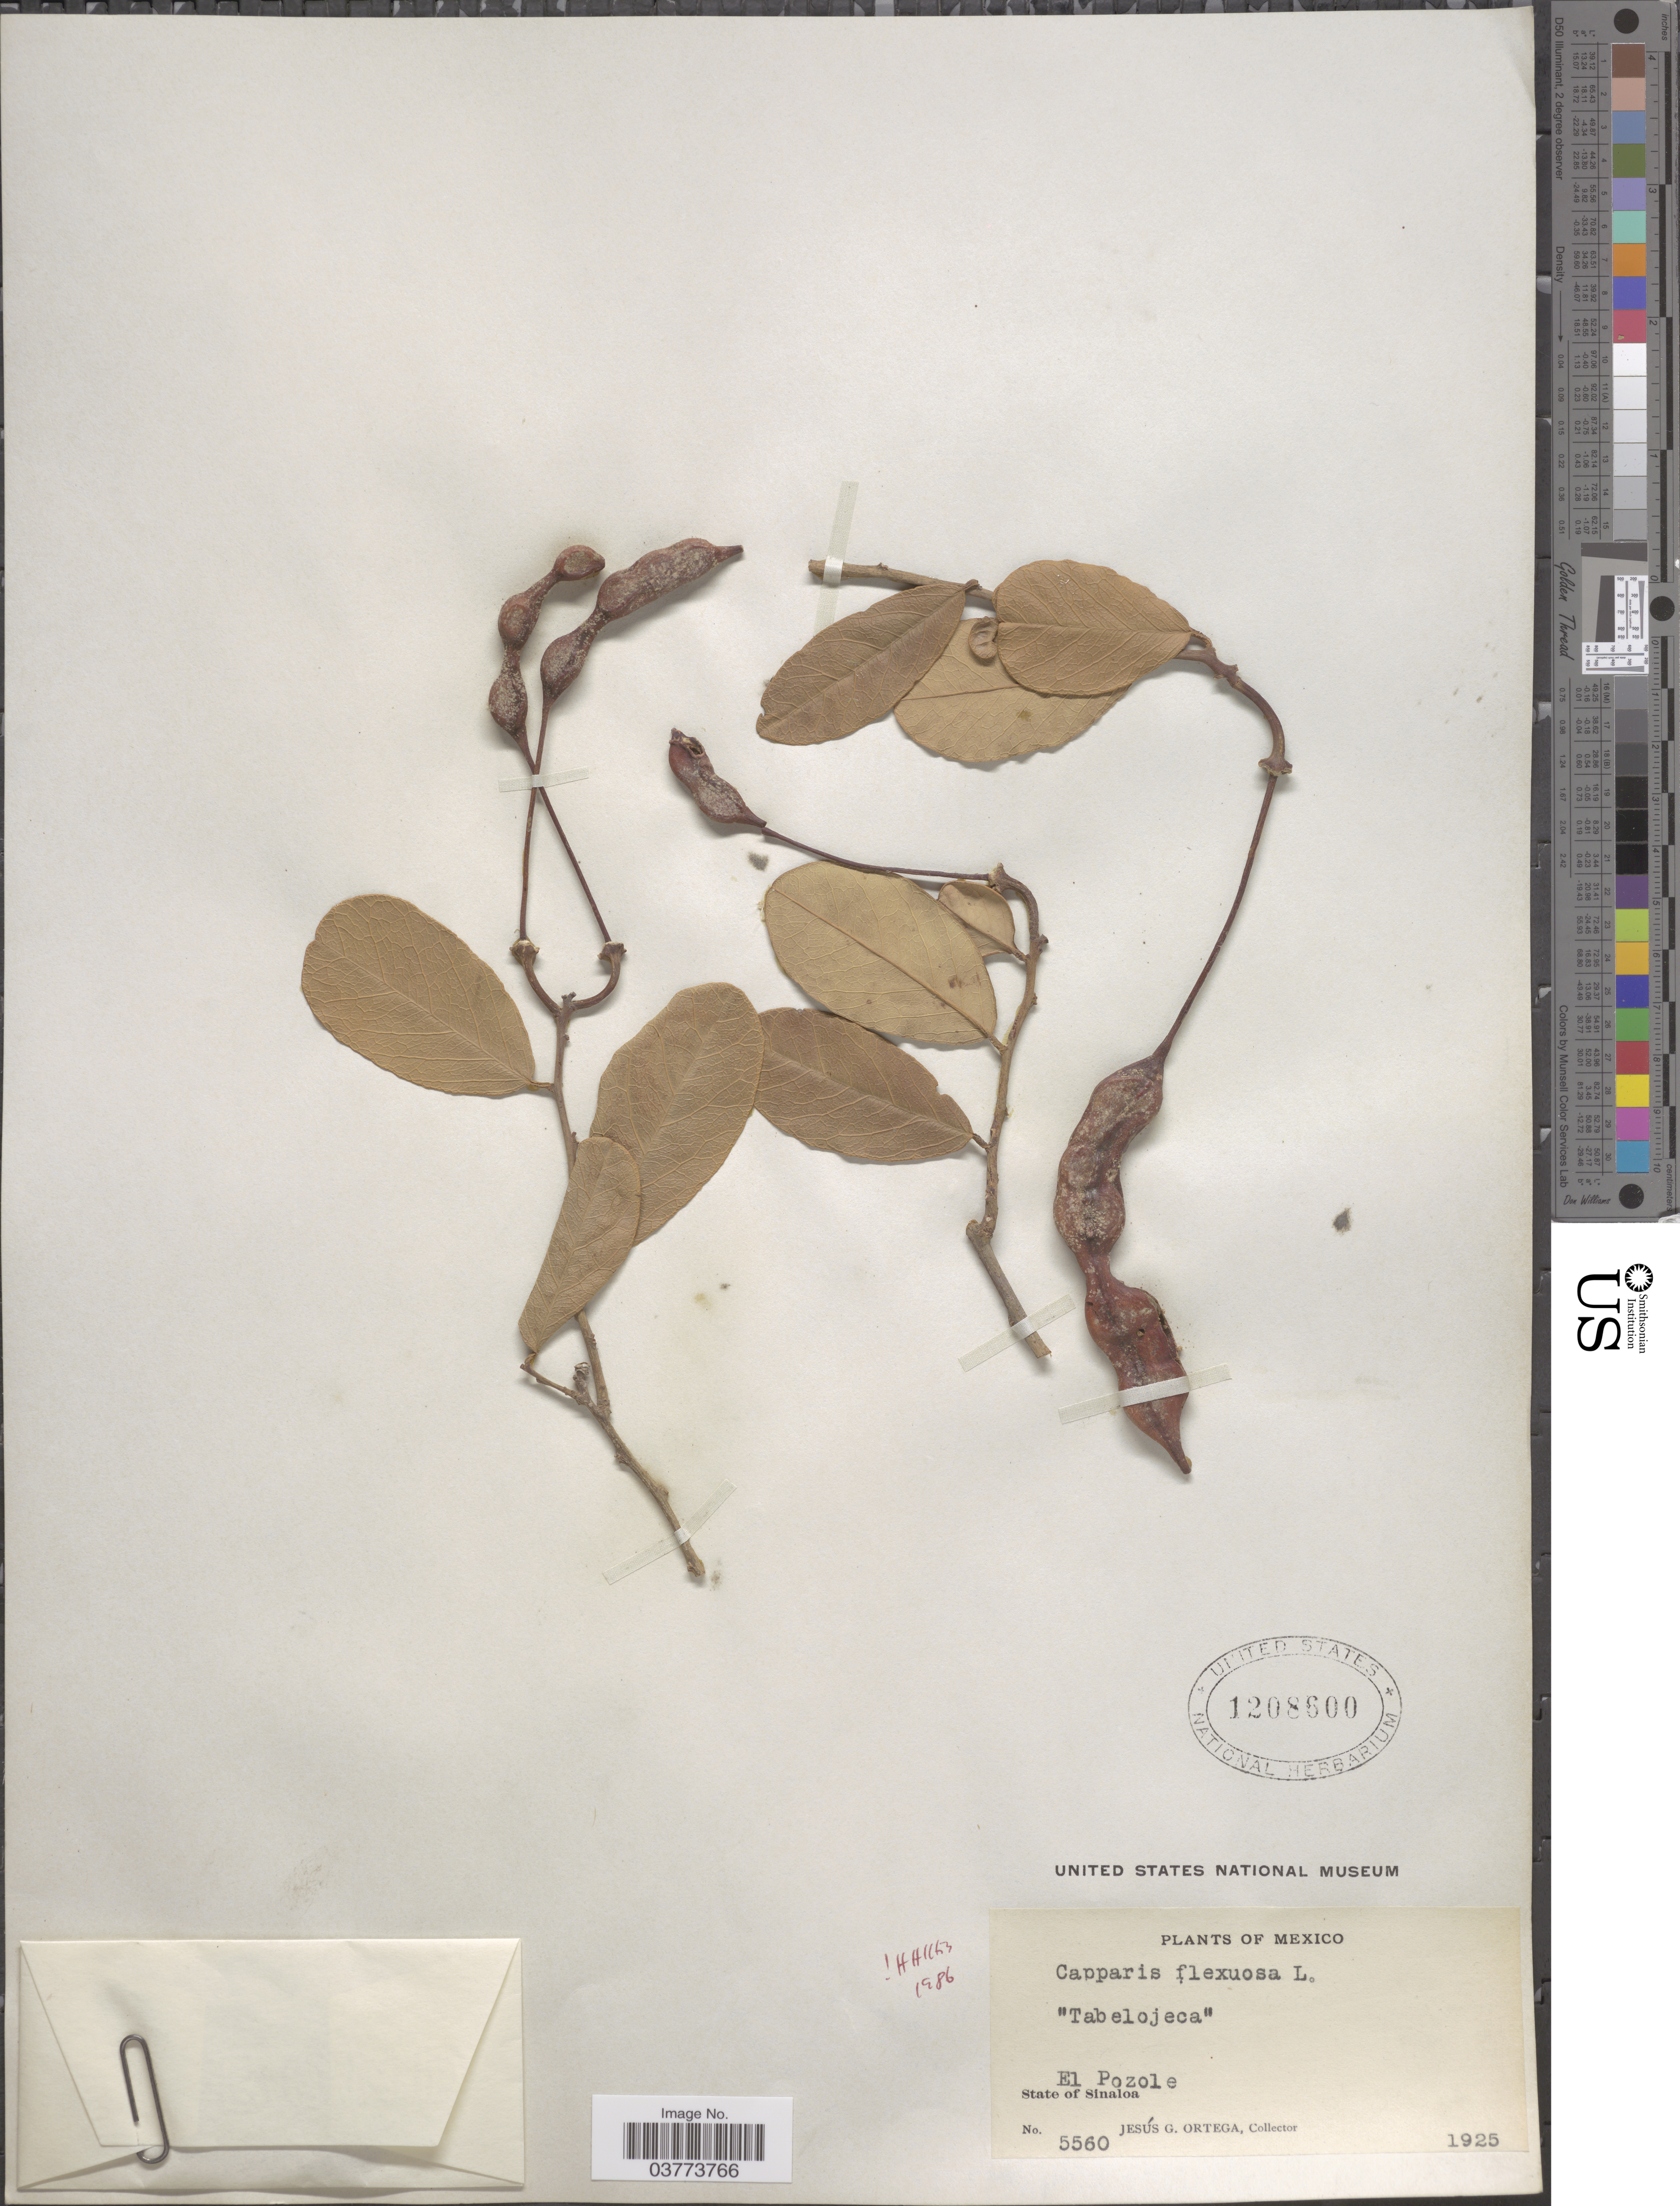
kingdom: Plantae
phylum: Tracheophyta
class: Magnoliopsida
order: Brassicales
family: Capparaceae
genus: Cynophalla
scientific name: Cynophalla flexuosa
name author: (L.) J. Presl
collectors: J. Ortega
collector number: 5560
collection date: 1925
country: Mexico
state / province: Sinaloa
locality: Tabelojeca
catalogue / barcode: US 1208600